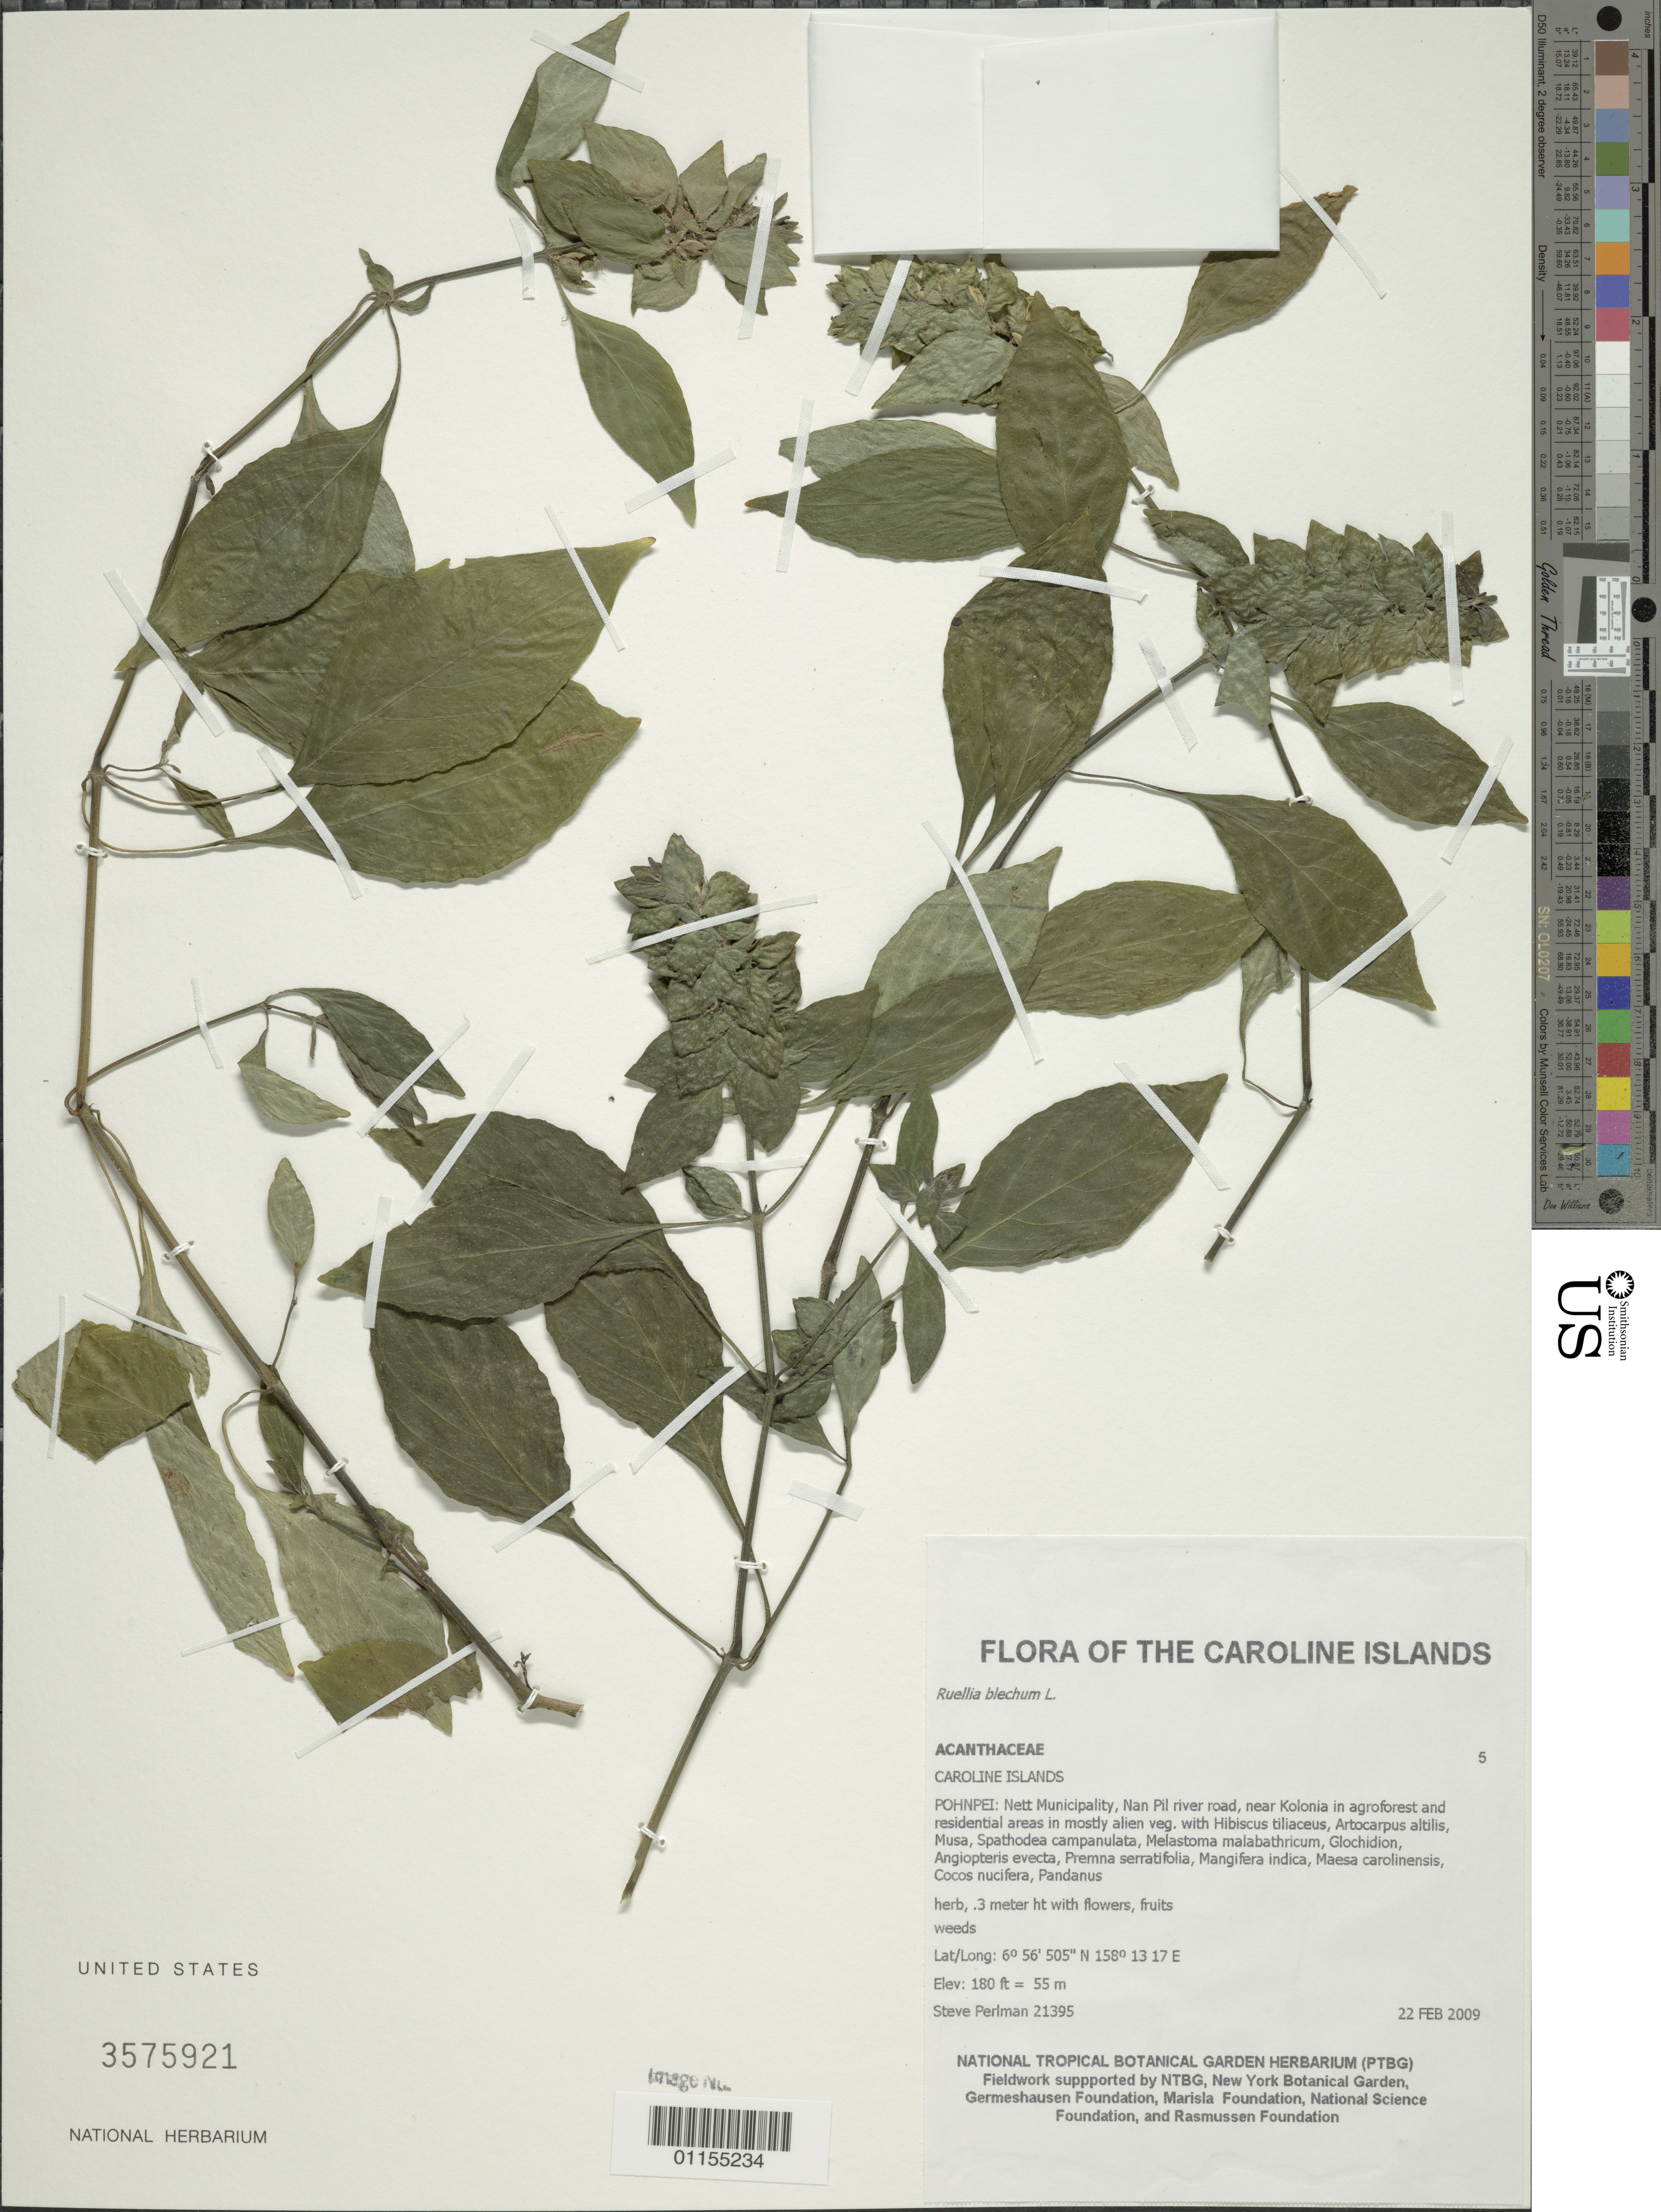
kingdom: Plantae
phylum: Tracheophyta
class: Magnoliopsida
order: Lamiales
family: Acanthaceae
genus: Ruellia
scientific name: Ruellia blechum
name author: L.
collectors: S. P. Perlman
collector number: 21395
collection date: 2009-02-22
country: Micronesia, Federated States of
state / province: Pohnpei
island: Pohnpei [Ponape]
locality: Nett Municipality, Nan Pil river road, near Kolonia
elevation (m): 55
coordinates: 6 56 505 N, 158 13 17 E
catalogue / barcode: US 3575921